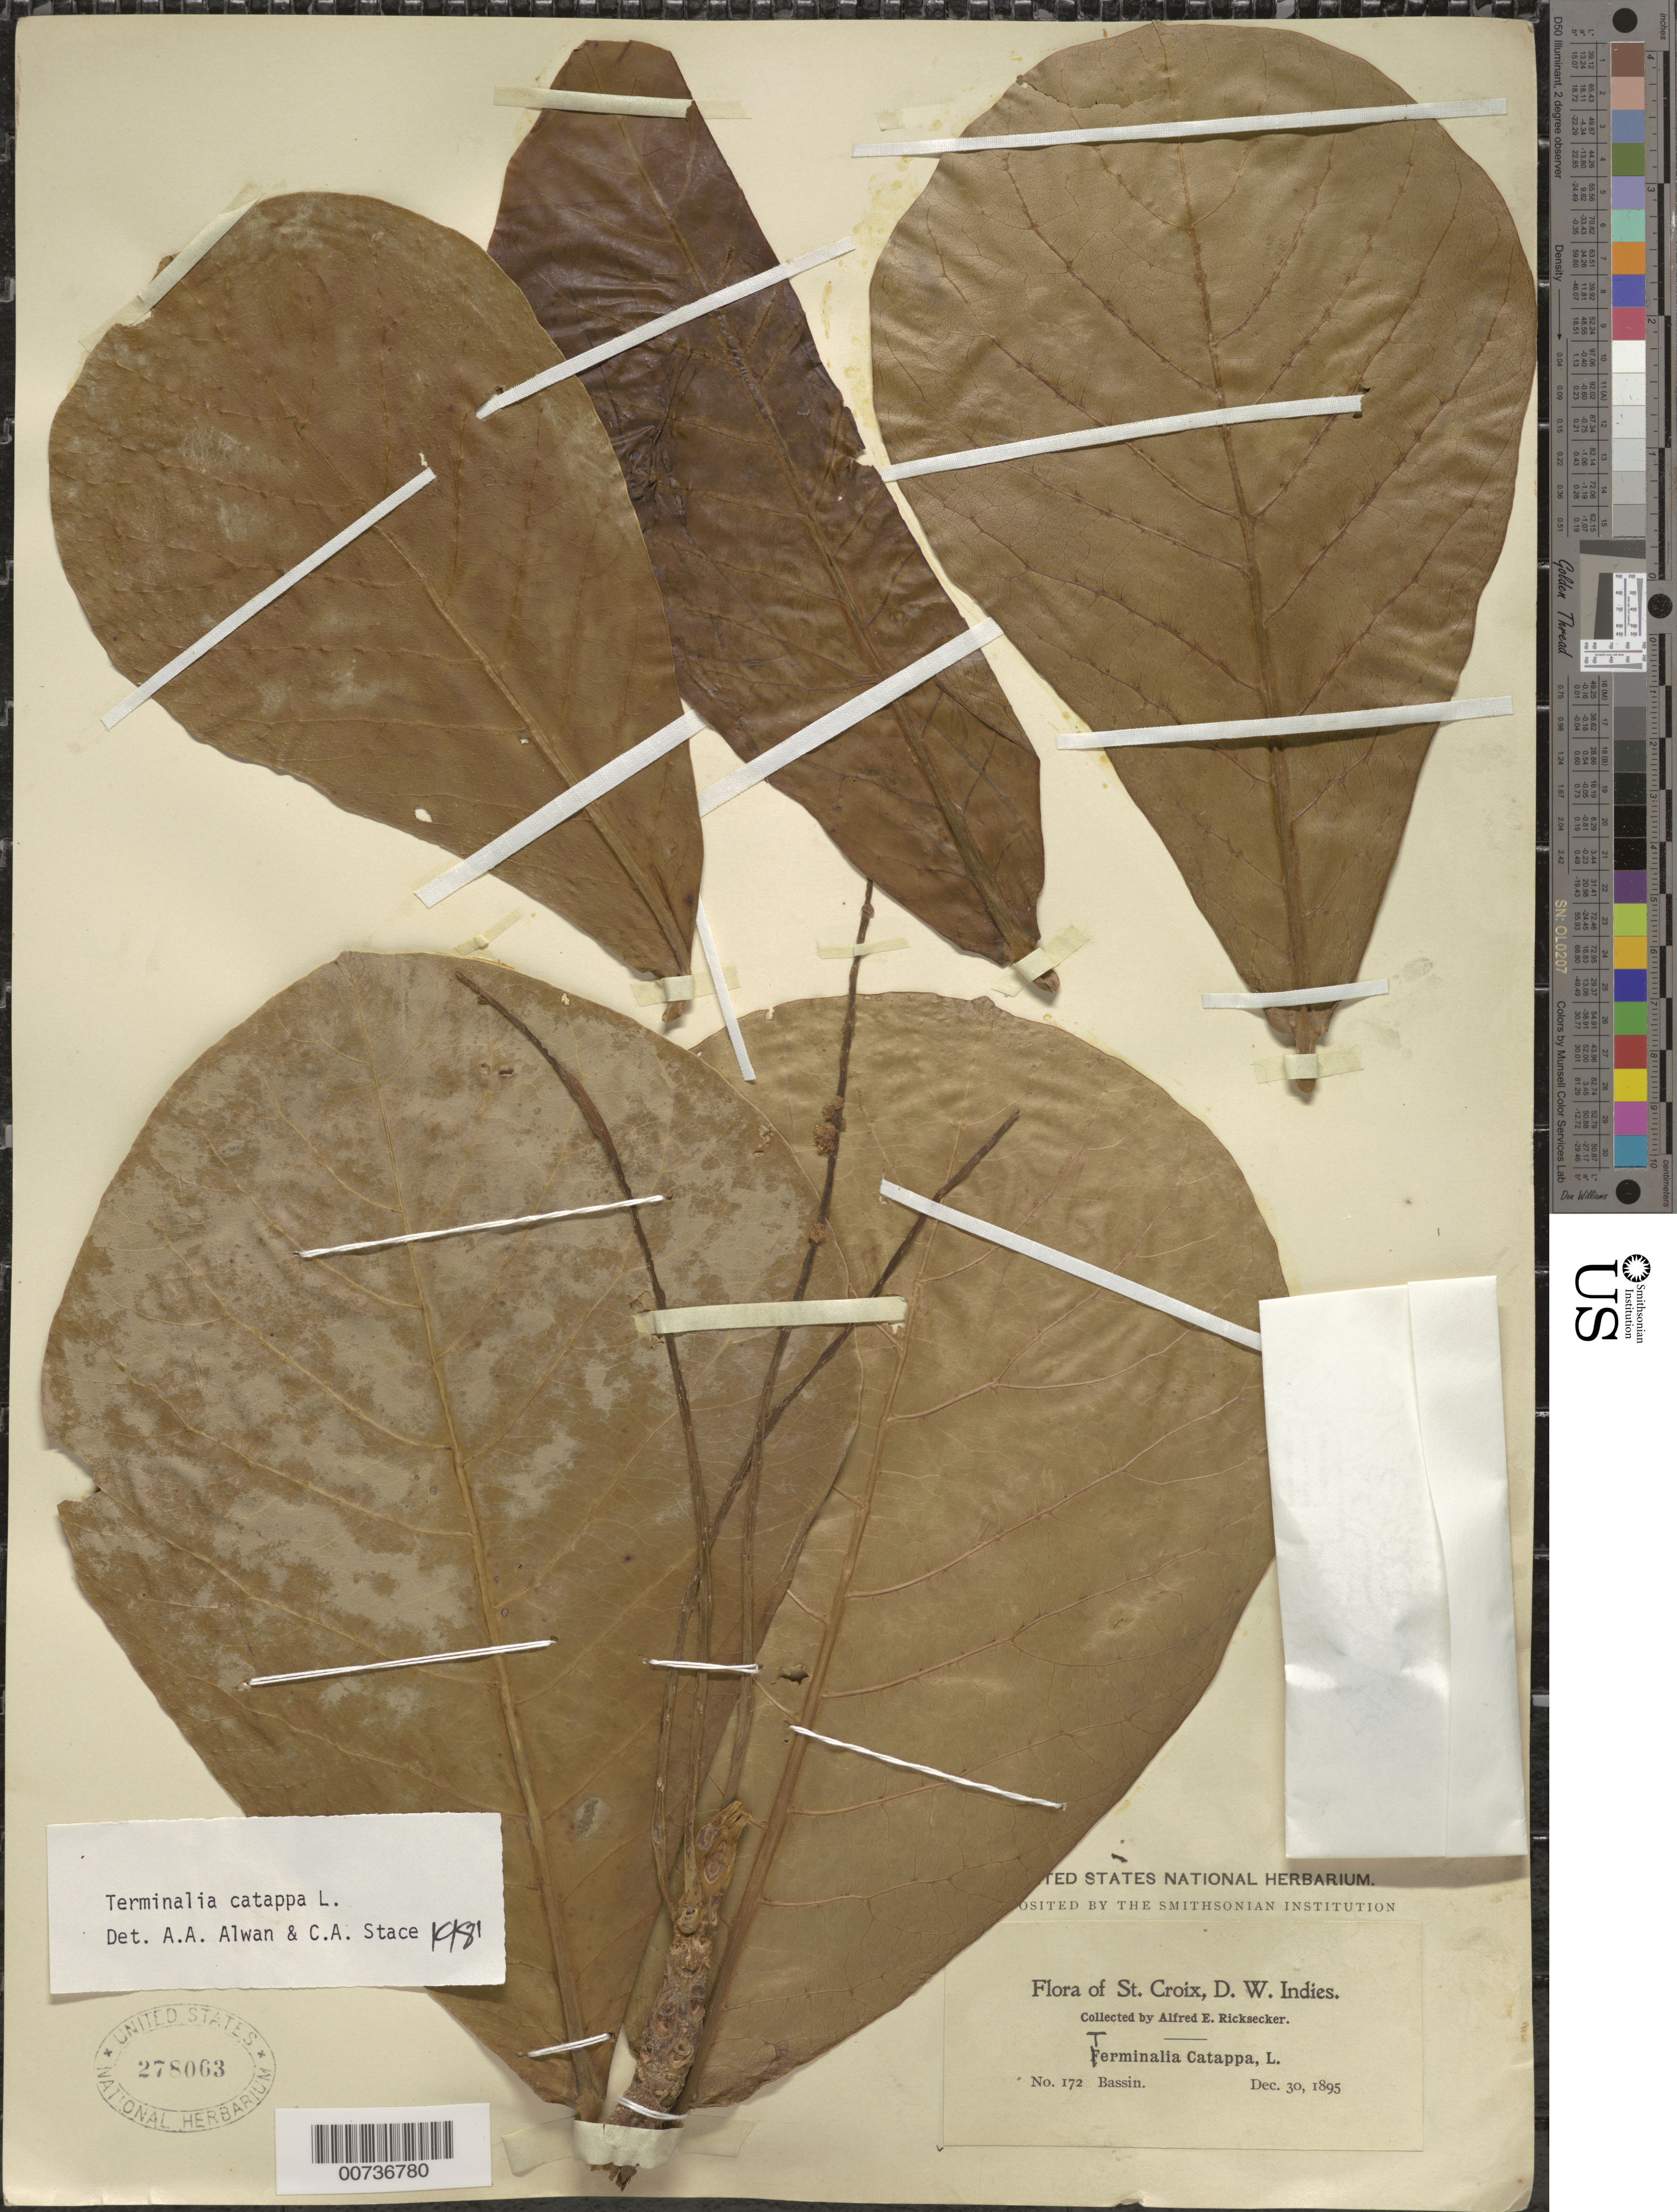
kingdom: Plantae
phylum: Tracheophyta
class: Magnoliopsida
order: Myrtales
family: Combretaceae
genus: Terminalia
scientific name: Terminalia catappa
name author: L.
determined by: Alwan, A. R.; Stace, C. A.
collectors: A. E. Ricksecker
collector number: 172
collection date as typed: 30 Dec 1895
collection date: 1895-12-30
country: U.S. Virgin Islands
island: St. Croix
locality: Bassin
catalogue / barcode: US 278063